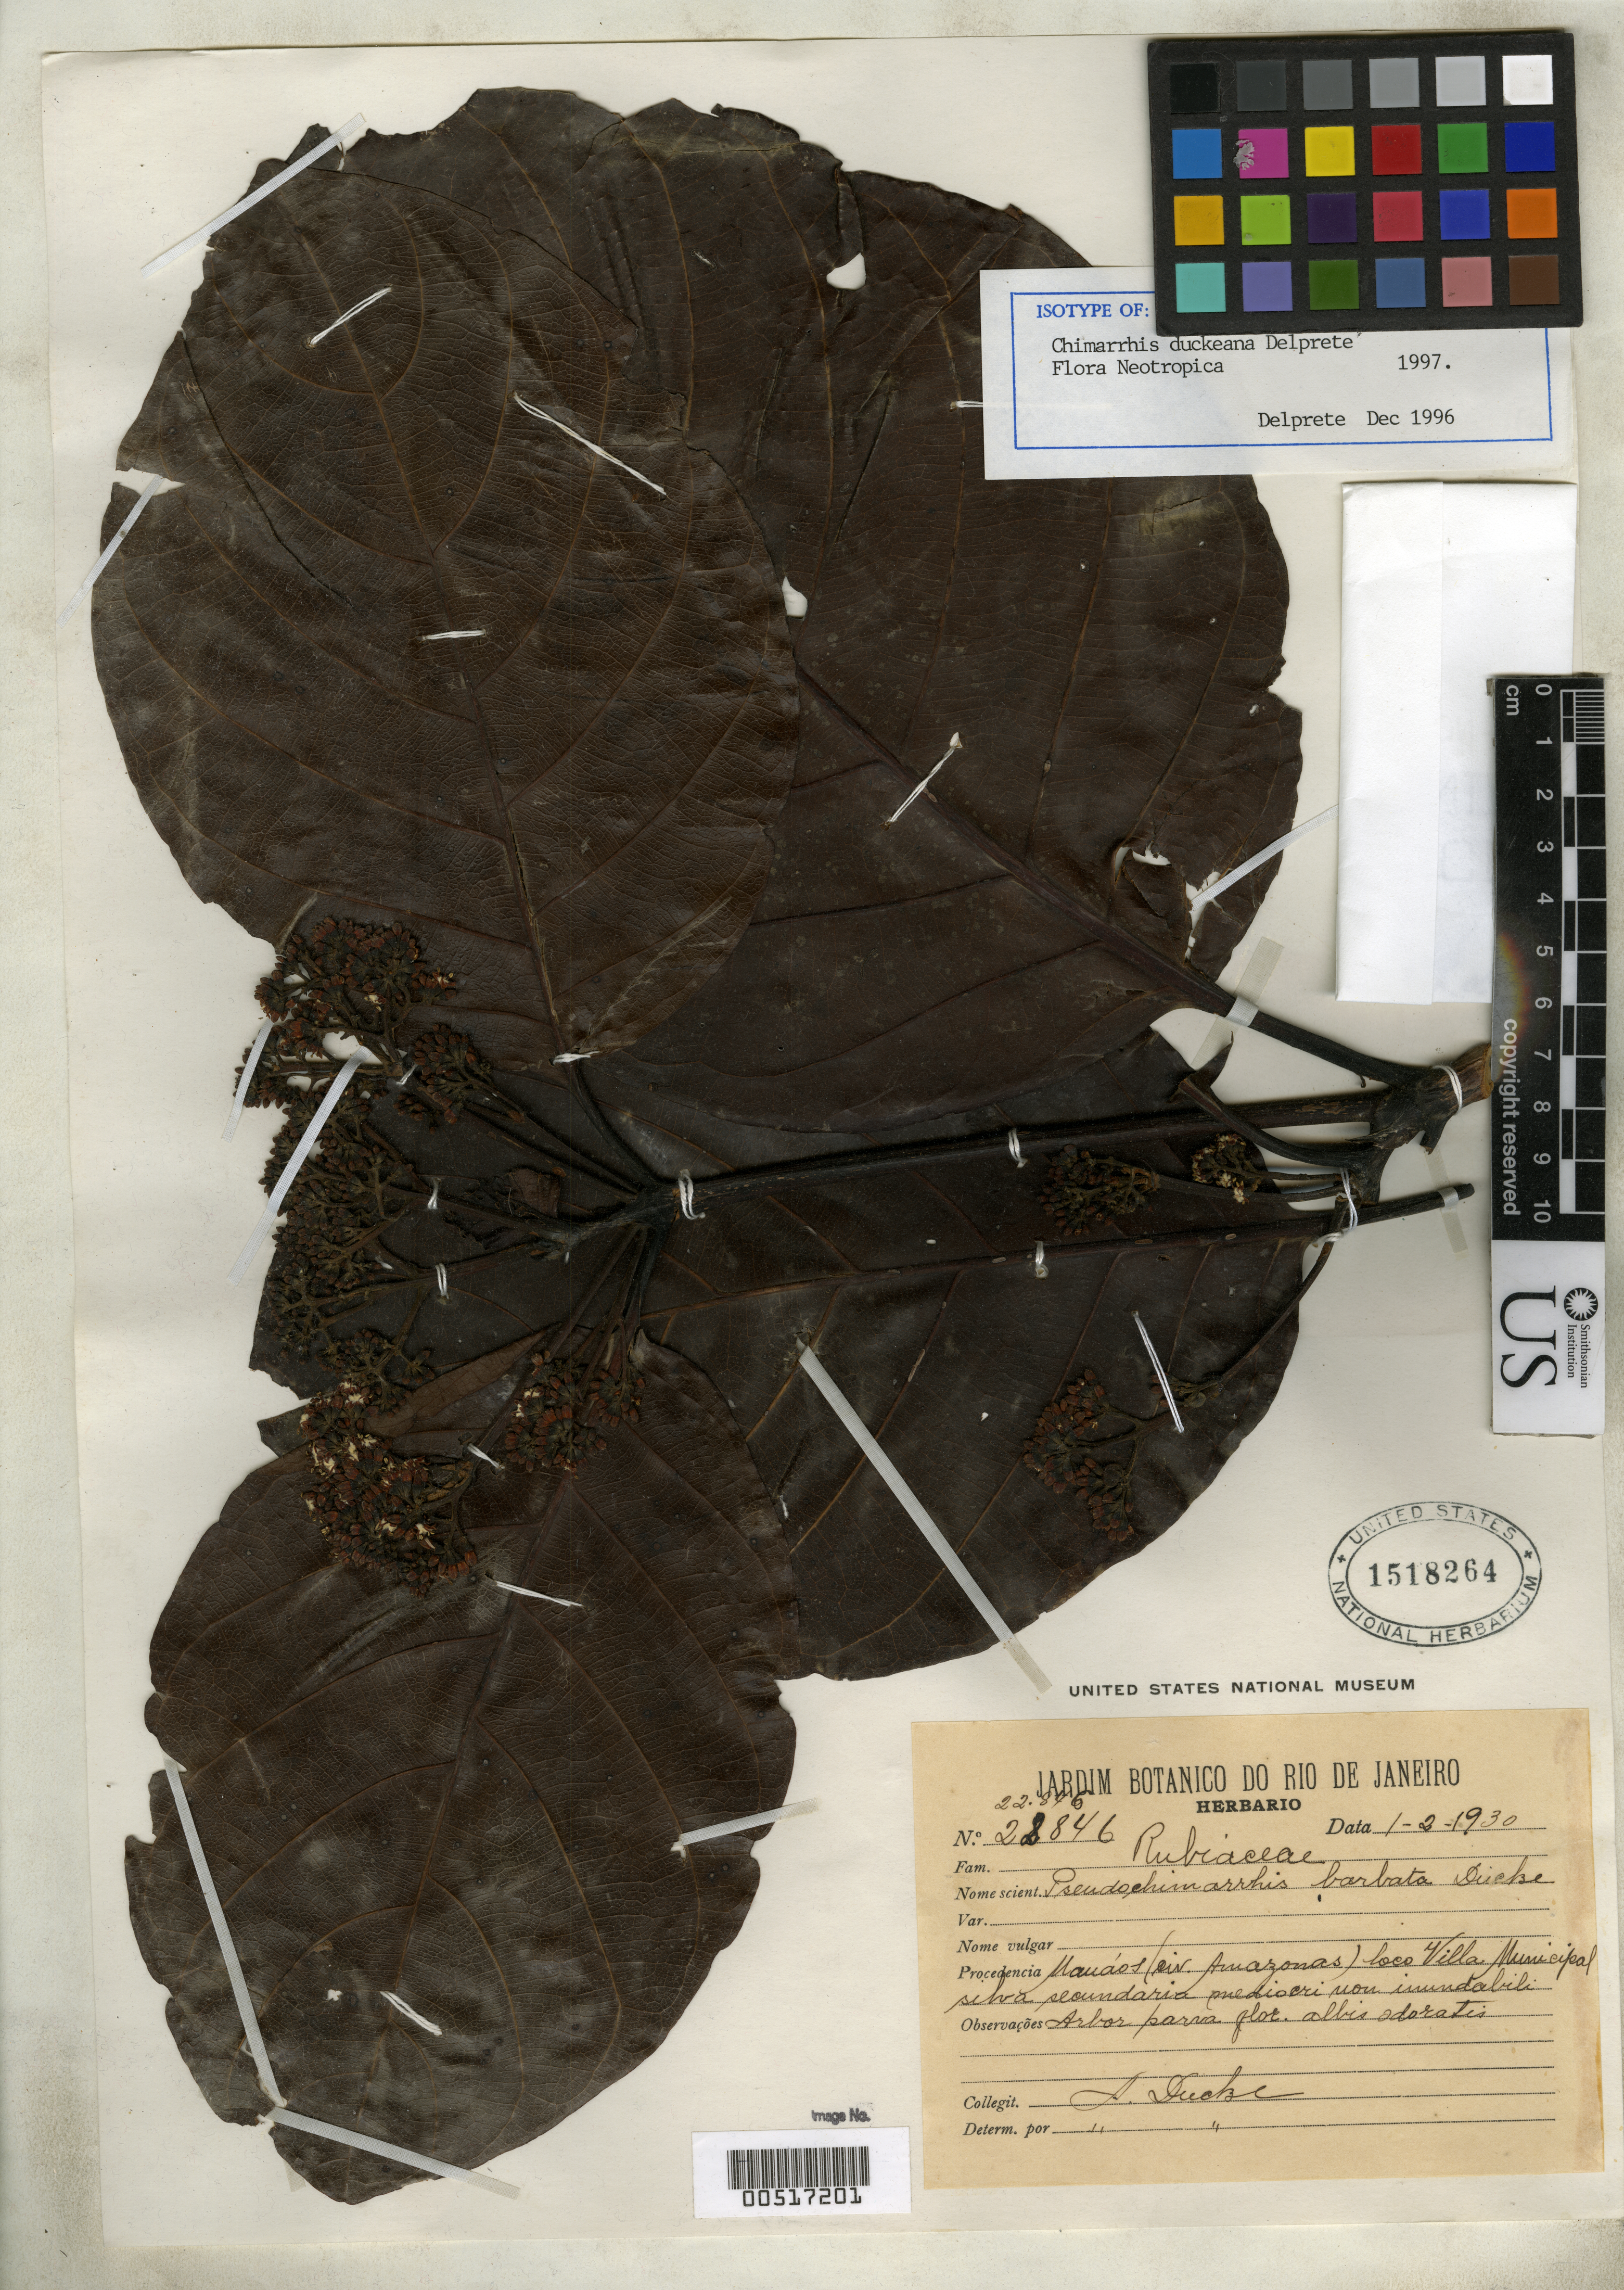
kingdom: Plantae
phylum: Tracheophyta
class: Magnoliopsida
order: Gentianales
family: Rubiaceae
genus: Chimarrhis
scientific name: Chimarrhis duckeana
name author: Delprete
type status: Isotype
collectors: A. Ducke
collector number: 22846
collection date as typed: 1-2-1930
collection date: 1930-02-01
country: Brazil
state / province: Amazonas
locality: Manaos, loco Villa Municipal.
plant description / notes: Tropicos & IPNI (presumably folllowing protologue) cite collection date as 2 Jan 1930. Date on specimen is "1-2-1930" and may correctly be 2 February 1930.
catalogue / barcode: US 1518264